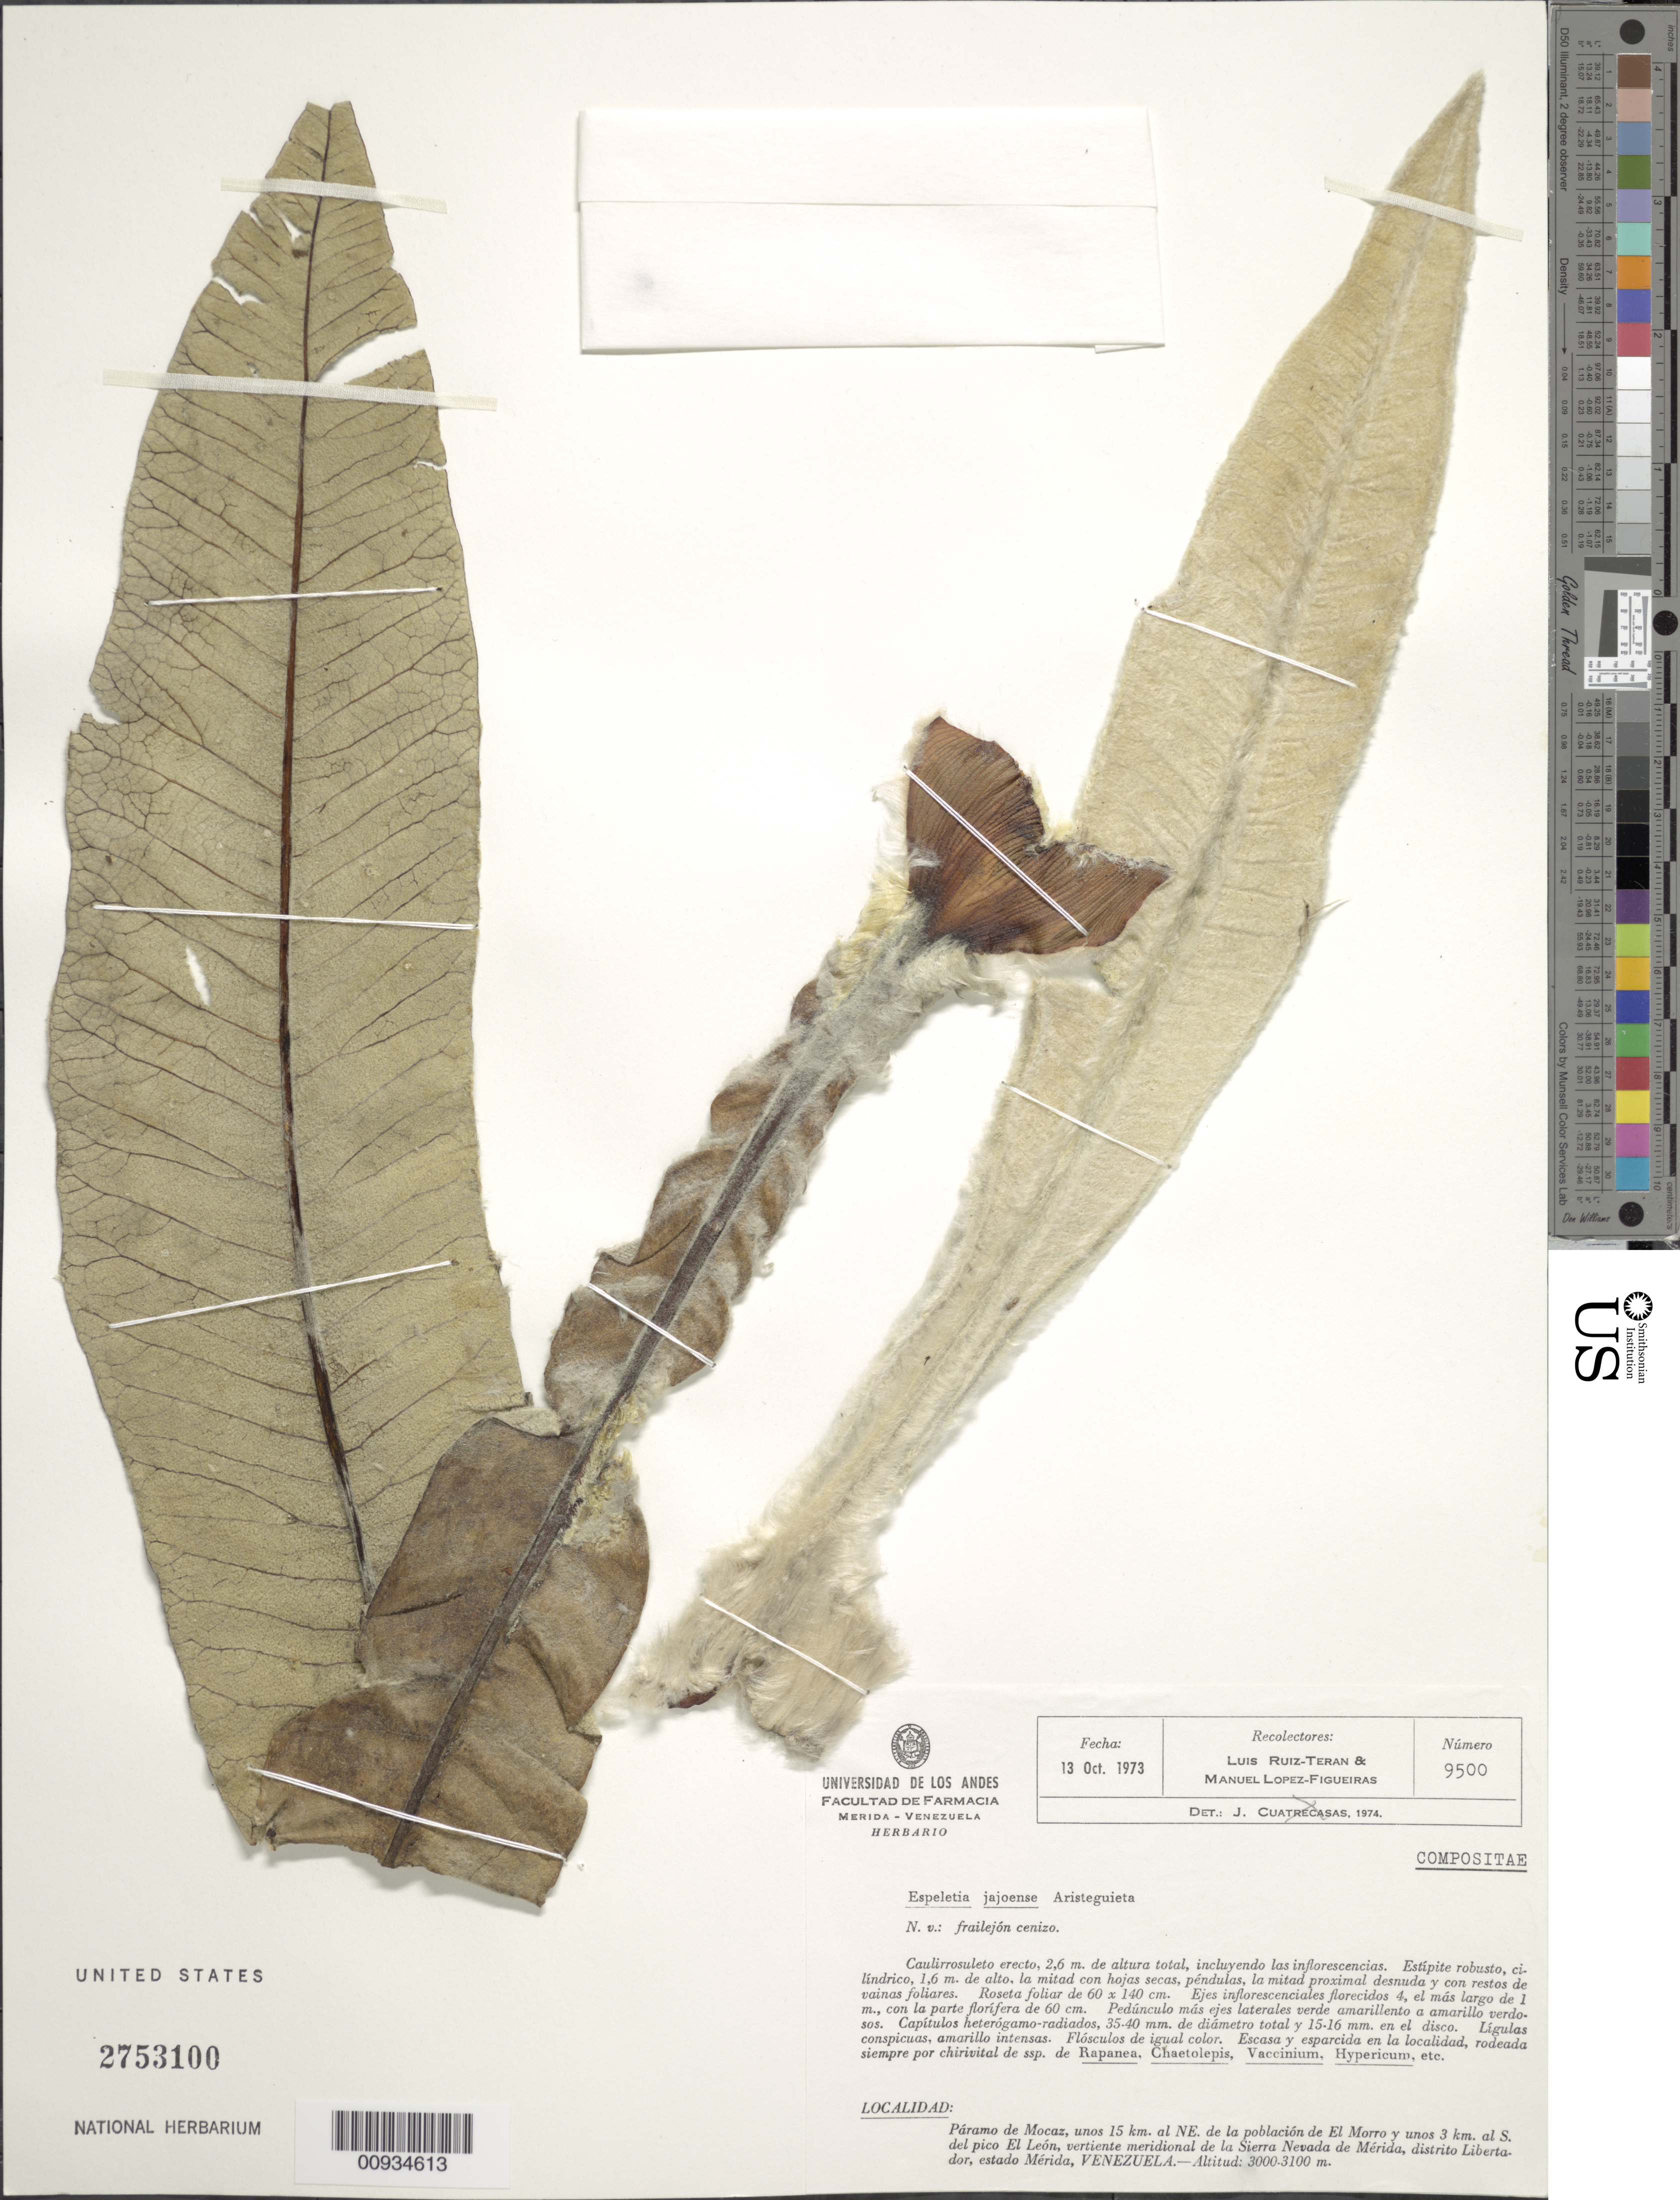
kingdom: Plantae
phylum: Tracheophyta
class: Magnoliopsida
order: Asterales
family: Asteraceae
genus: Espeletiopsis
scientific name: Espeletiopsis cristalinensis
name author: (Cuatrec.) Cuatrec.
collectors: L. E. Ruíz-Terán & M. López Figueiras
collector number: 9500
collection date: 1973-10-13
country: Venezuela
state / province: Mérida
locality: Paramo de Mocaz, unos 15 km. al NE. de la poblacion de El Morro y unos 3 km. al S. del pico El Leon, vertiente meridional de la Sierra Nevada de Merida Libertador, estado Merida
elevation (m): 3000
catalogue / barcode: US 2753100